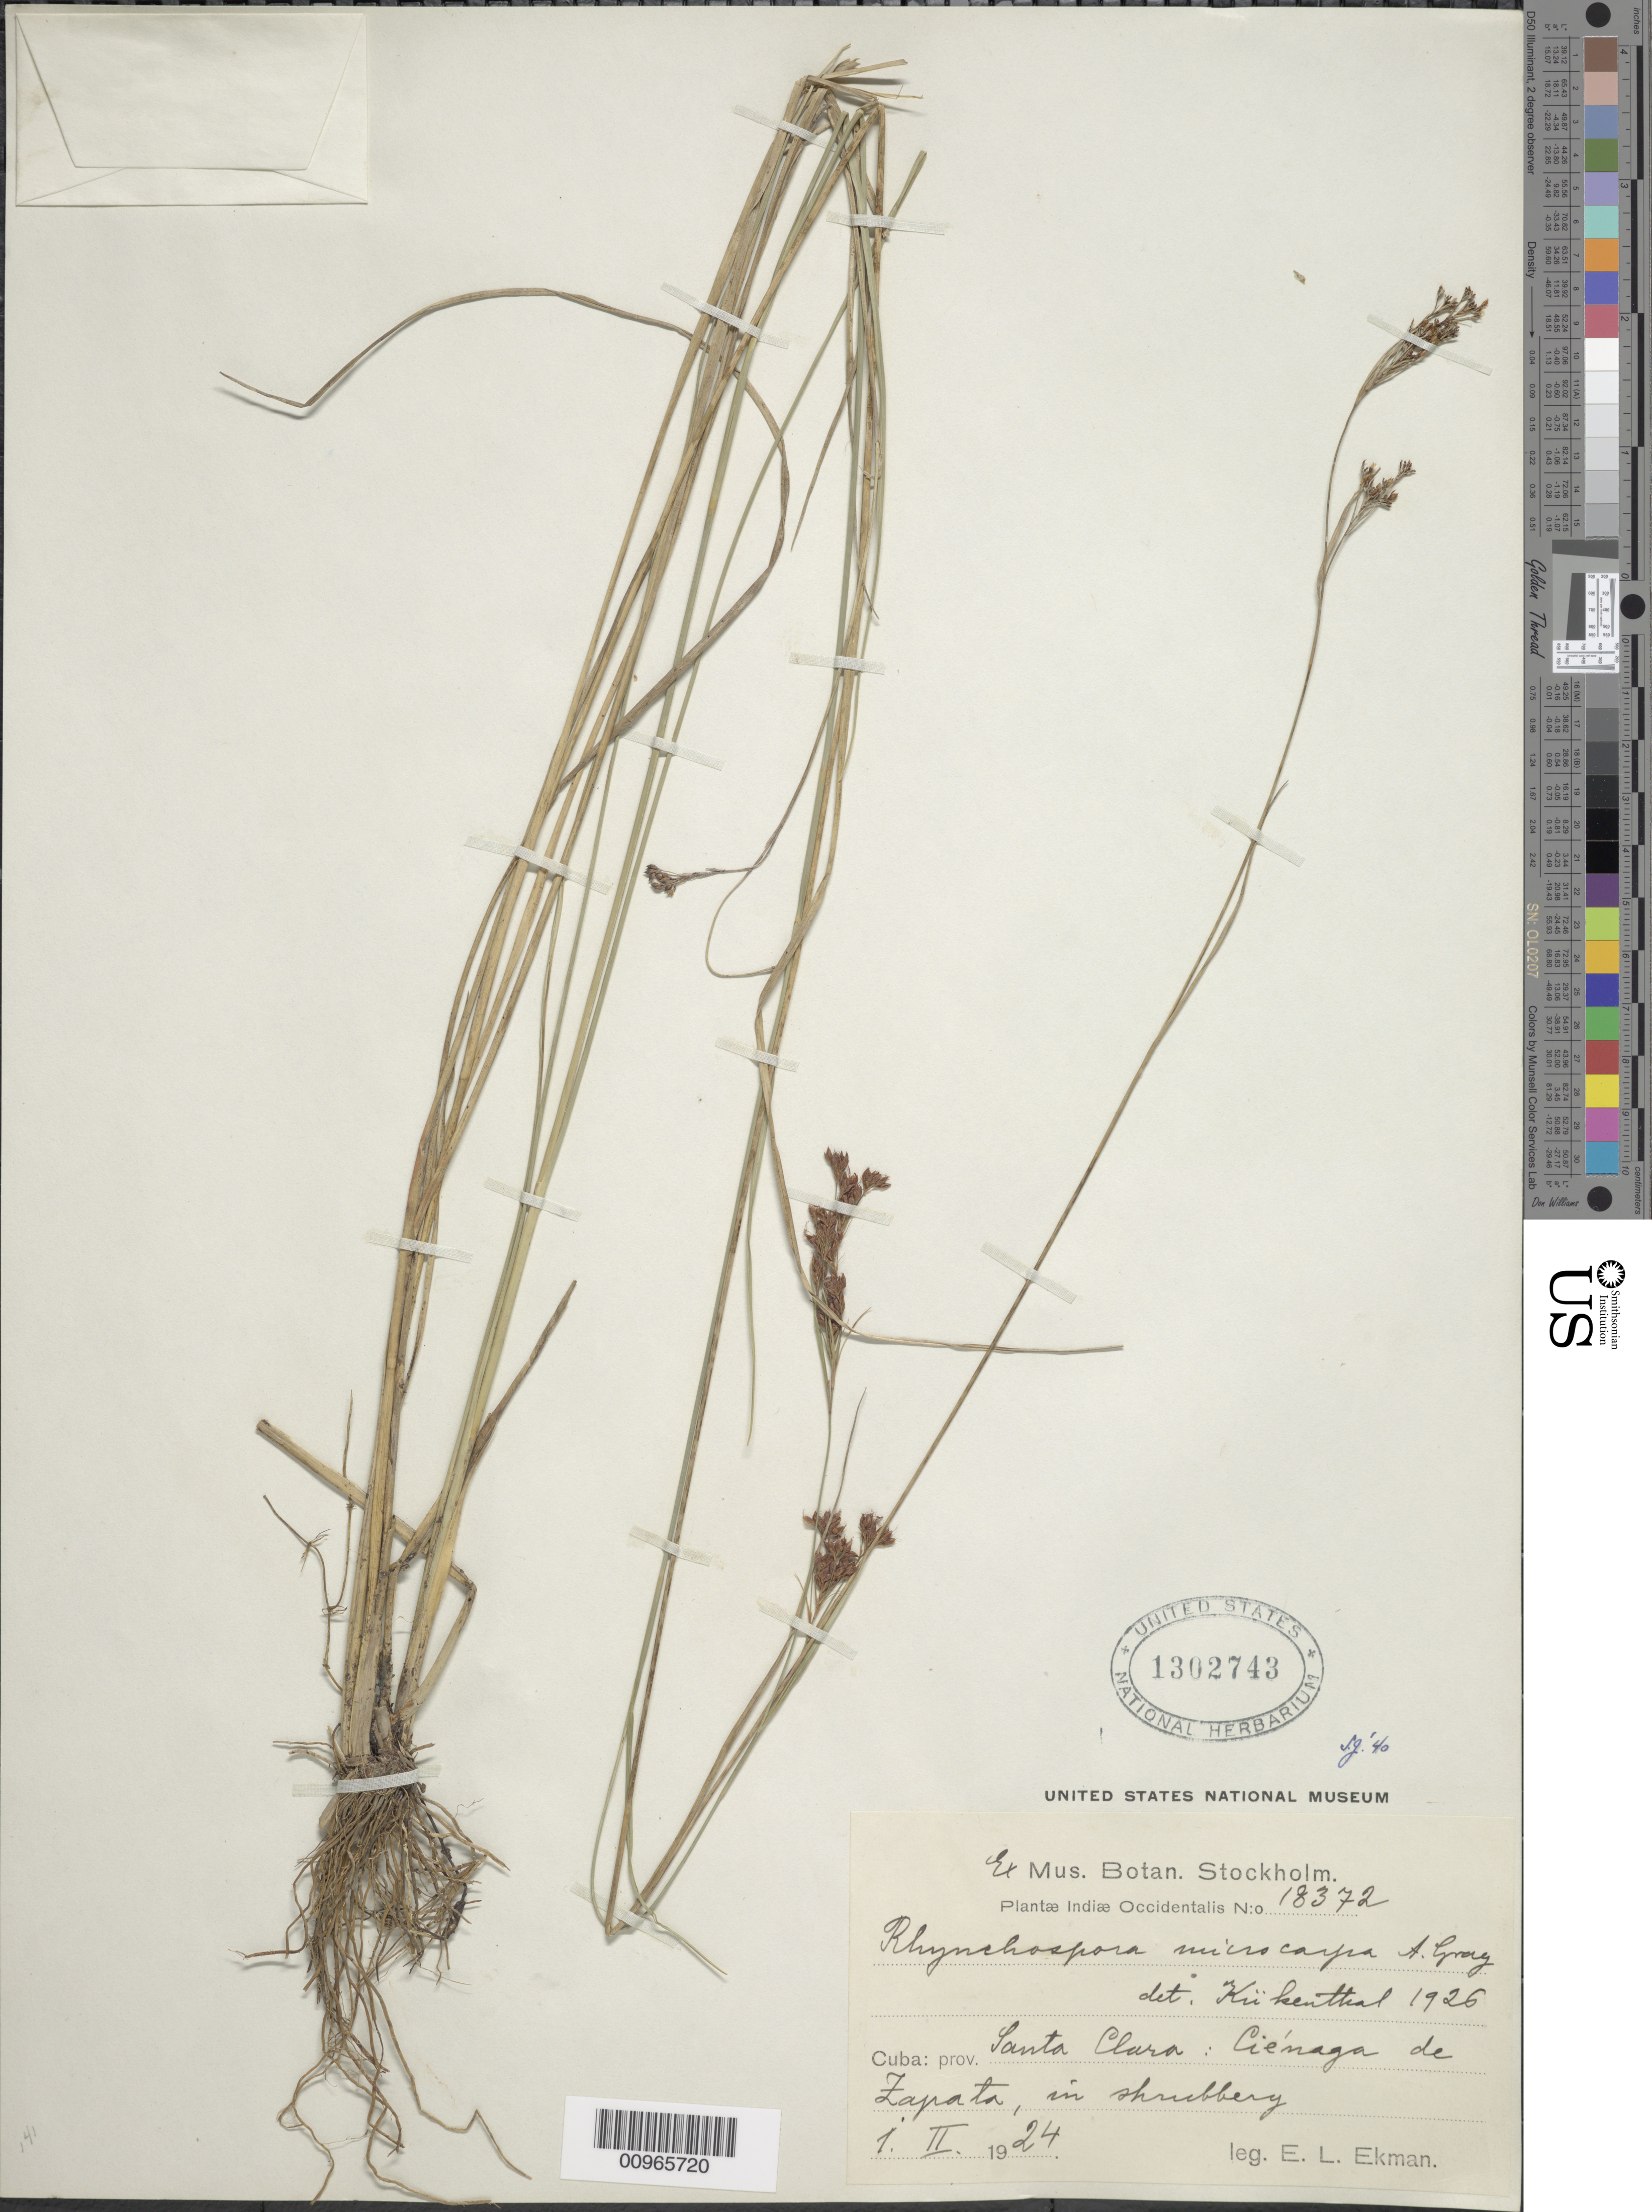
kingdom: Plantae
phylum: Tracheophyta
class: Liliopsida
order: Poales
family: Cyperaceae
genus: Rhynchospora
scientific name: Rhynchospora microcarpa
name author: Baldwin ex A. Gray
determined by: Gale, S.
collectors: E. L. Ekman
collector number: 18372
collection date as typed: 01 Feb 1924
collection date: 1924-02-01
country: Cuba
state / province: Las Villas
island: Cuba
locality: Ciénaga de Zapata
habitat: In shubbery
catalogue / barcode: US 1302743